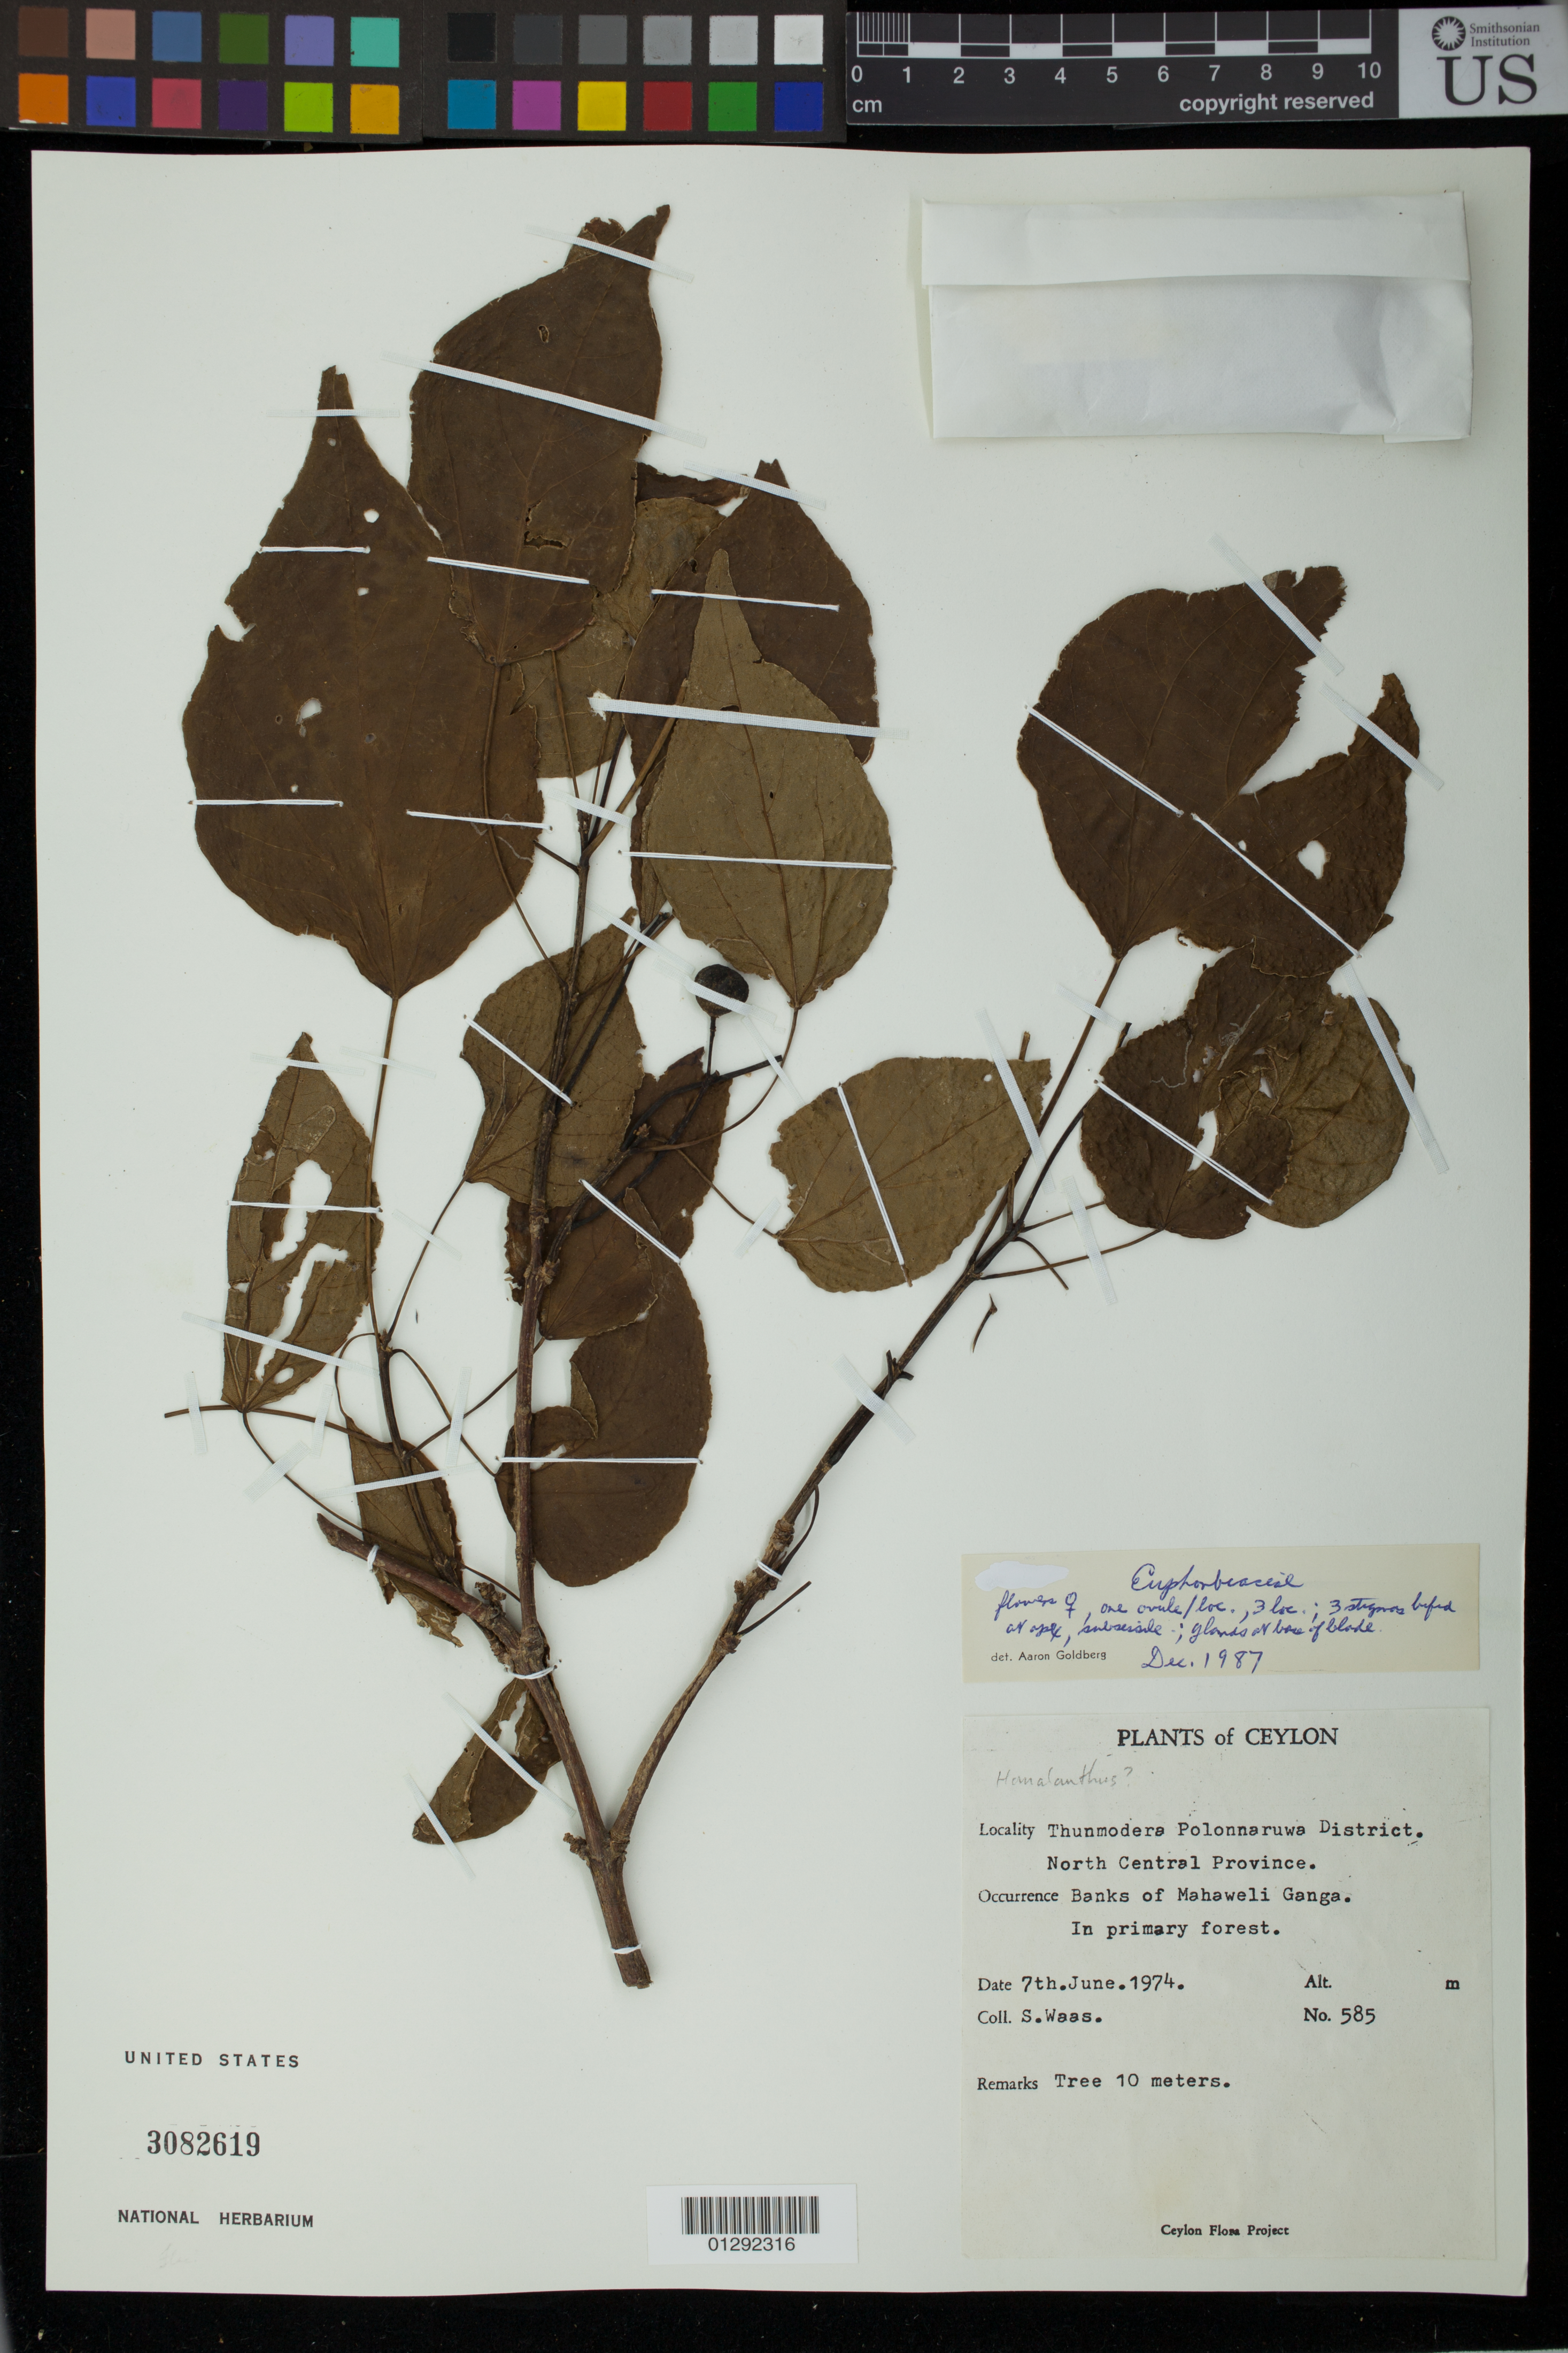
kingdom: Plantae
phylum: Tracheophyta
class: Magnoliopsida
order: Malpighiales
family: Euphorbiaceae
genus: Homalanthus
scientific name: Homalanthus populifolius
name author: Graham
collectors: S. Waas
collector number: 585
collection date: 1974-06-07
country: Sri Lanka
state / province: North Central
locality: Ceylon. Thunmodera Polonnaruwe District.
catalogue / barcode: US 3082619